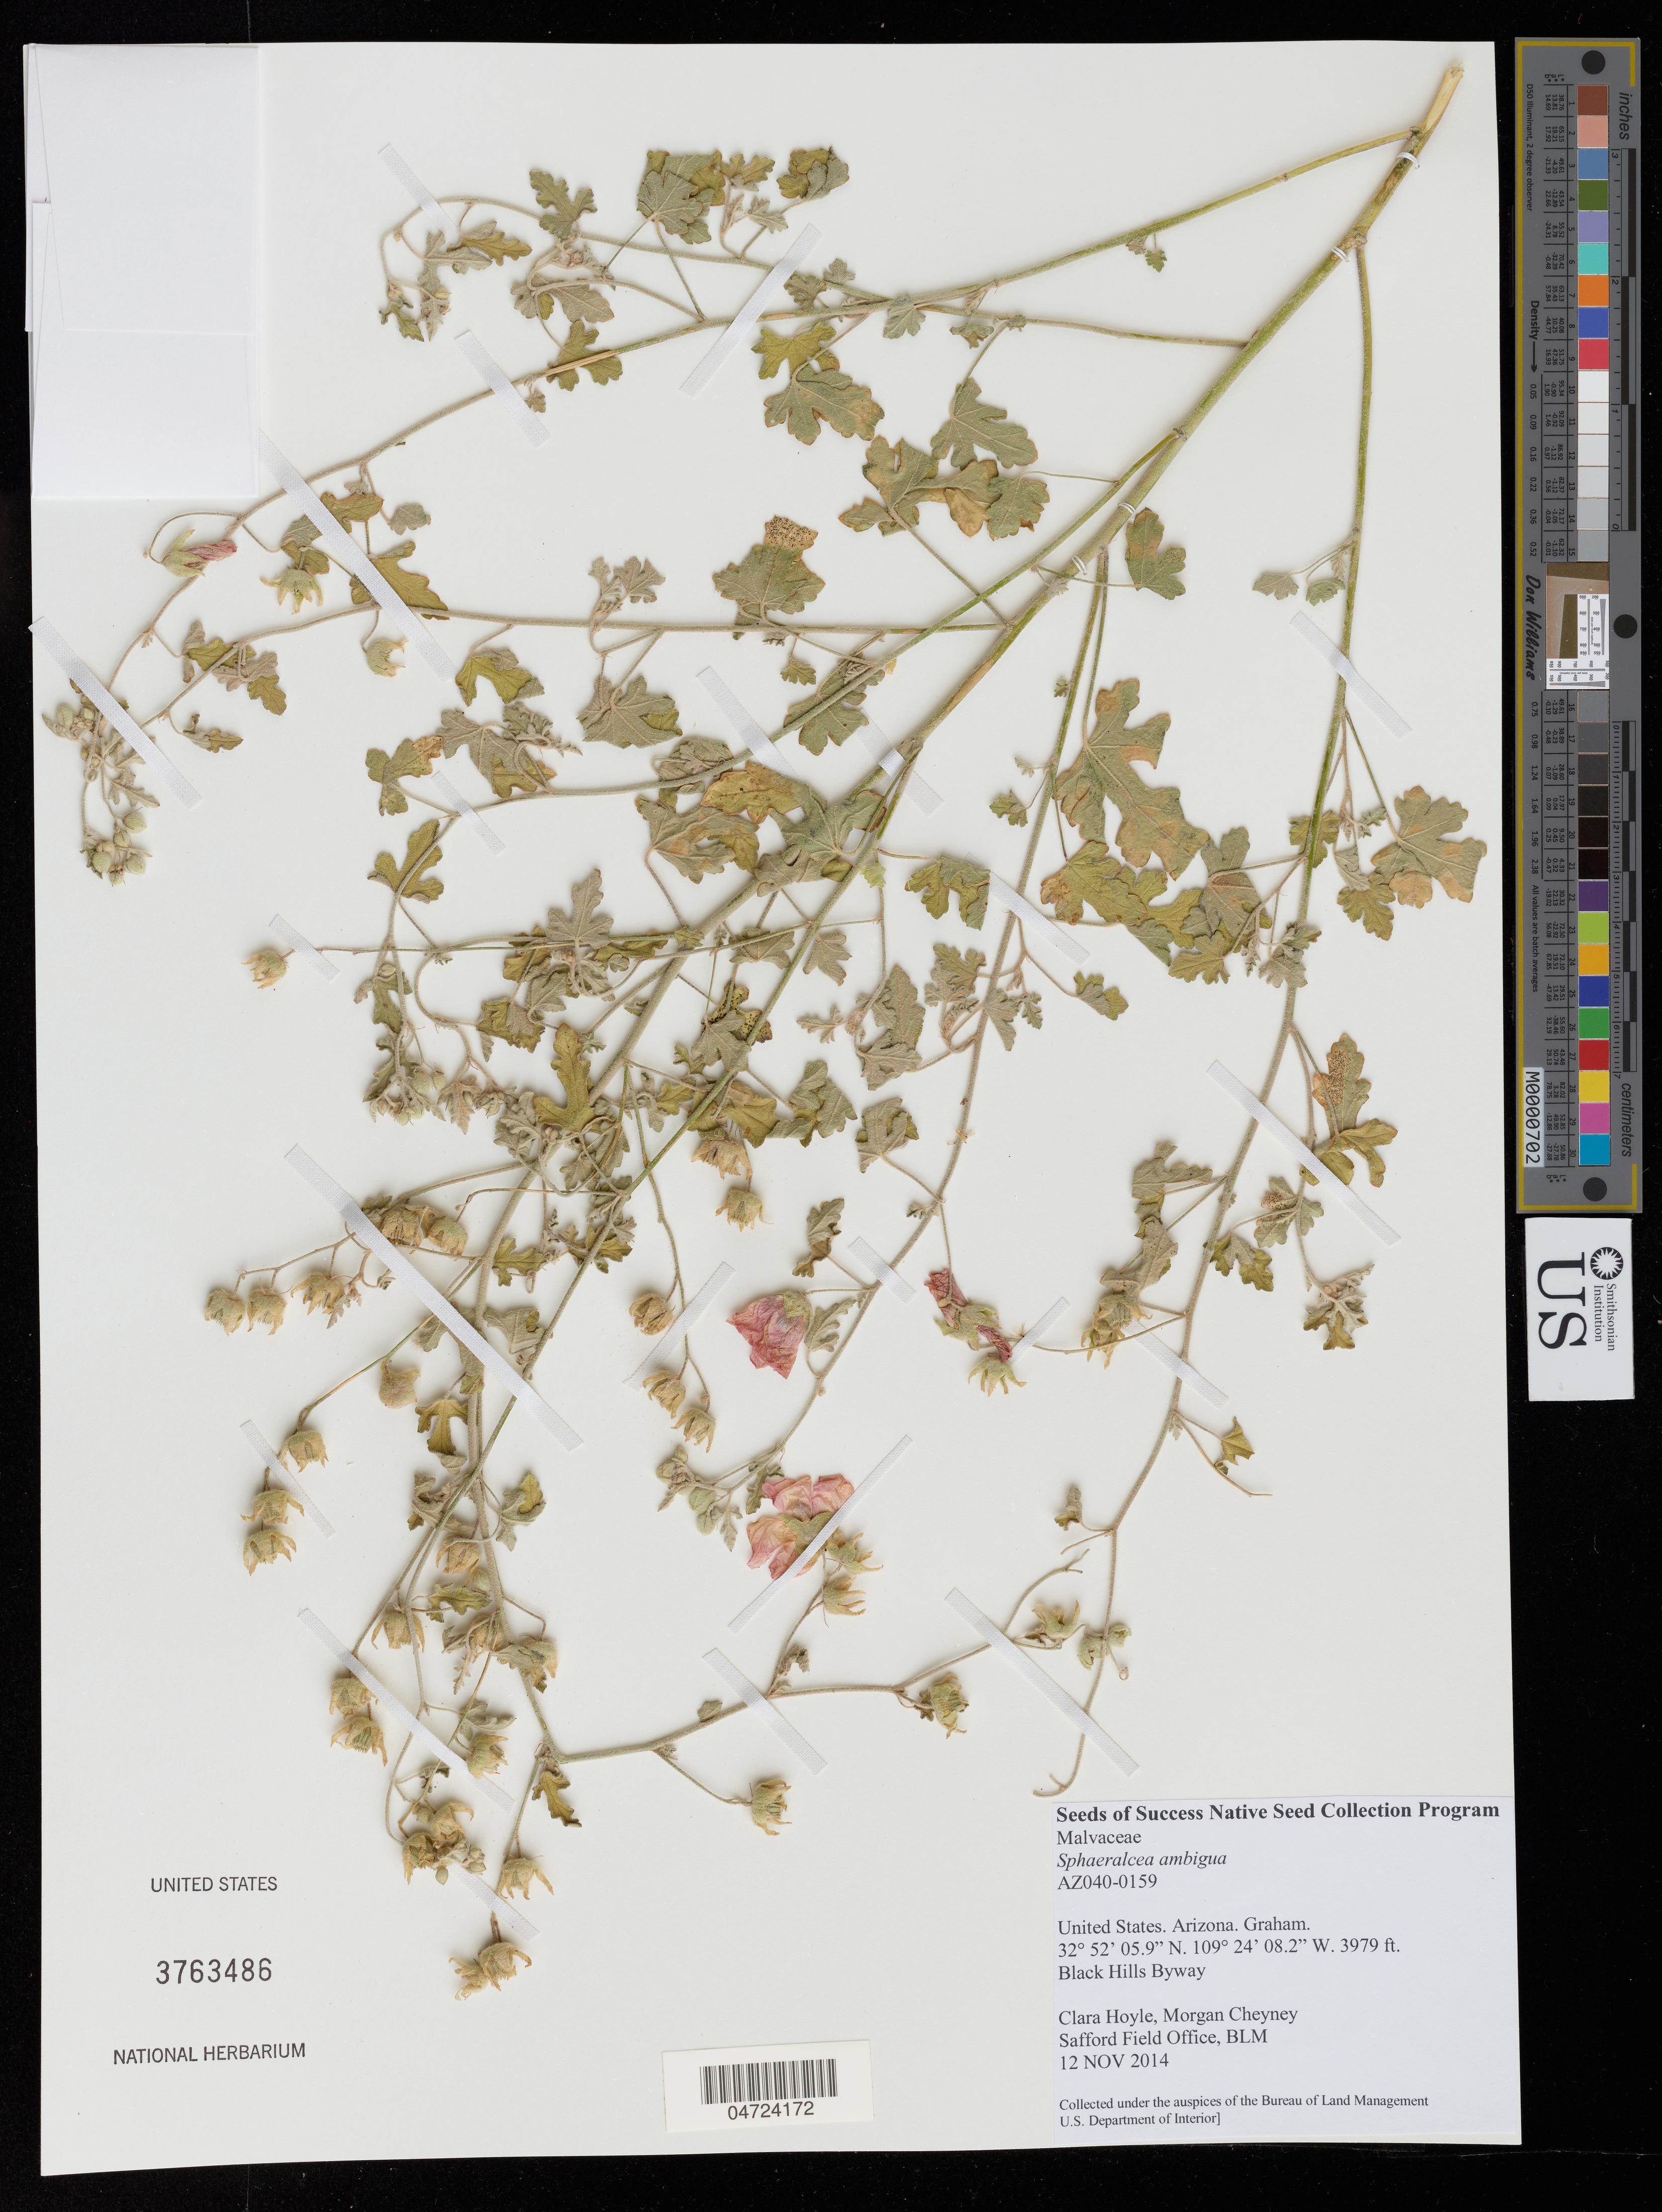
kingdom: Plantae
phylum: Tracheophyta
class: Magnoliopsida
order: Malvales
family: Malvaceae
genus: Sphaeralcea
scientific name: Sphaeralcea ambigua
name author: A. Gray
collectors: C. Hoyle & M. Cheyney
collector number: AZ040-0159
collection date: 2014-11-12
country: United States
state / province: Arizona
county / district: Graham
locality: Graham. Black Hills Byway.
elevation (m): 1213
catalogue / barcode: US 3763486